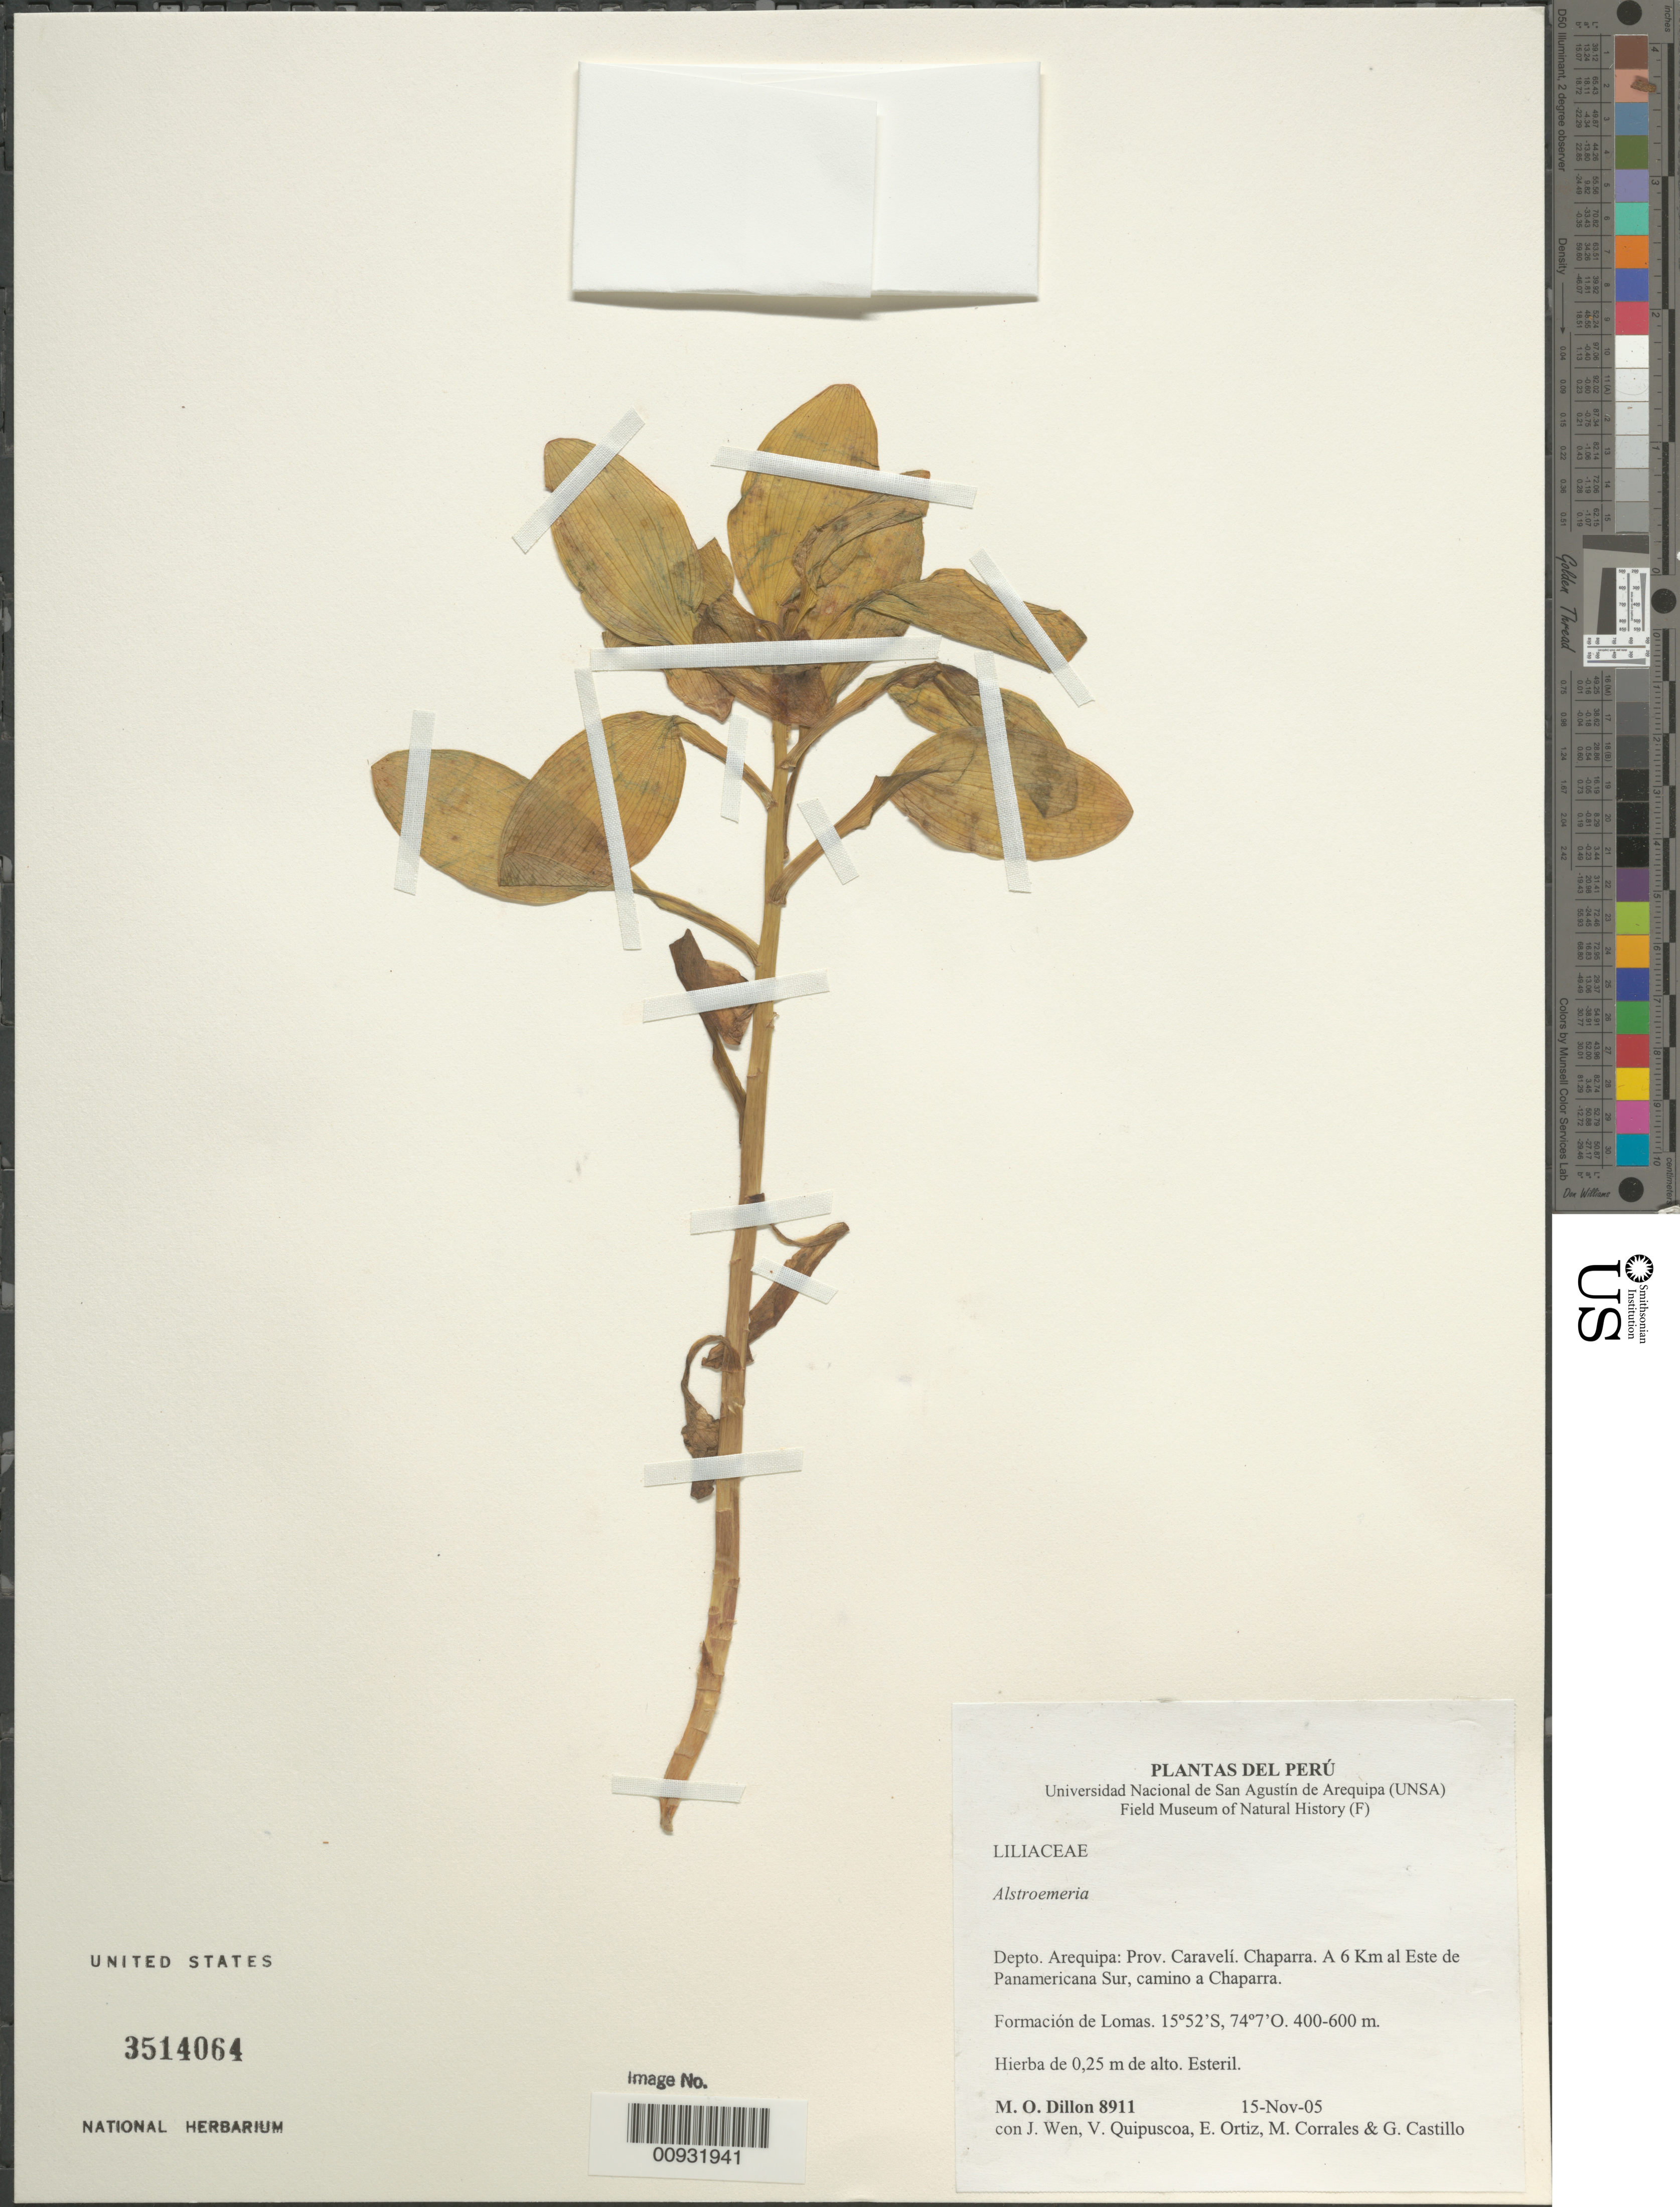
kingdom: Plantae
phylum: Tracheophyta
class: Liliopsida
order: Liliales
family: Alstroemeriaceae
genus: Alstroemeria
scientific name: Alstroemeria sp.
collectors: M. O. Dillon, J. Wen, V. Quipuscoa, E. Ortiz, M. Corrales & G. Castillo C.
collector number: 8911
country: Peru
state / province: Arequipa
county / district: Caravelí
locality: Chala, Al Sur de Chala.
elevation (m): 230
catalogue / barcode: US 3514064